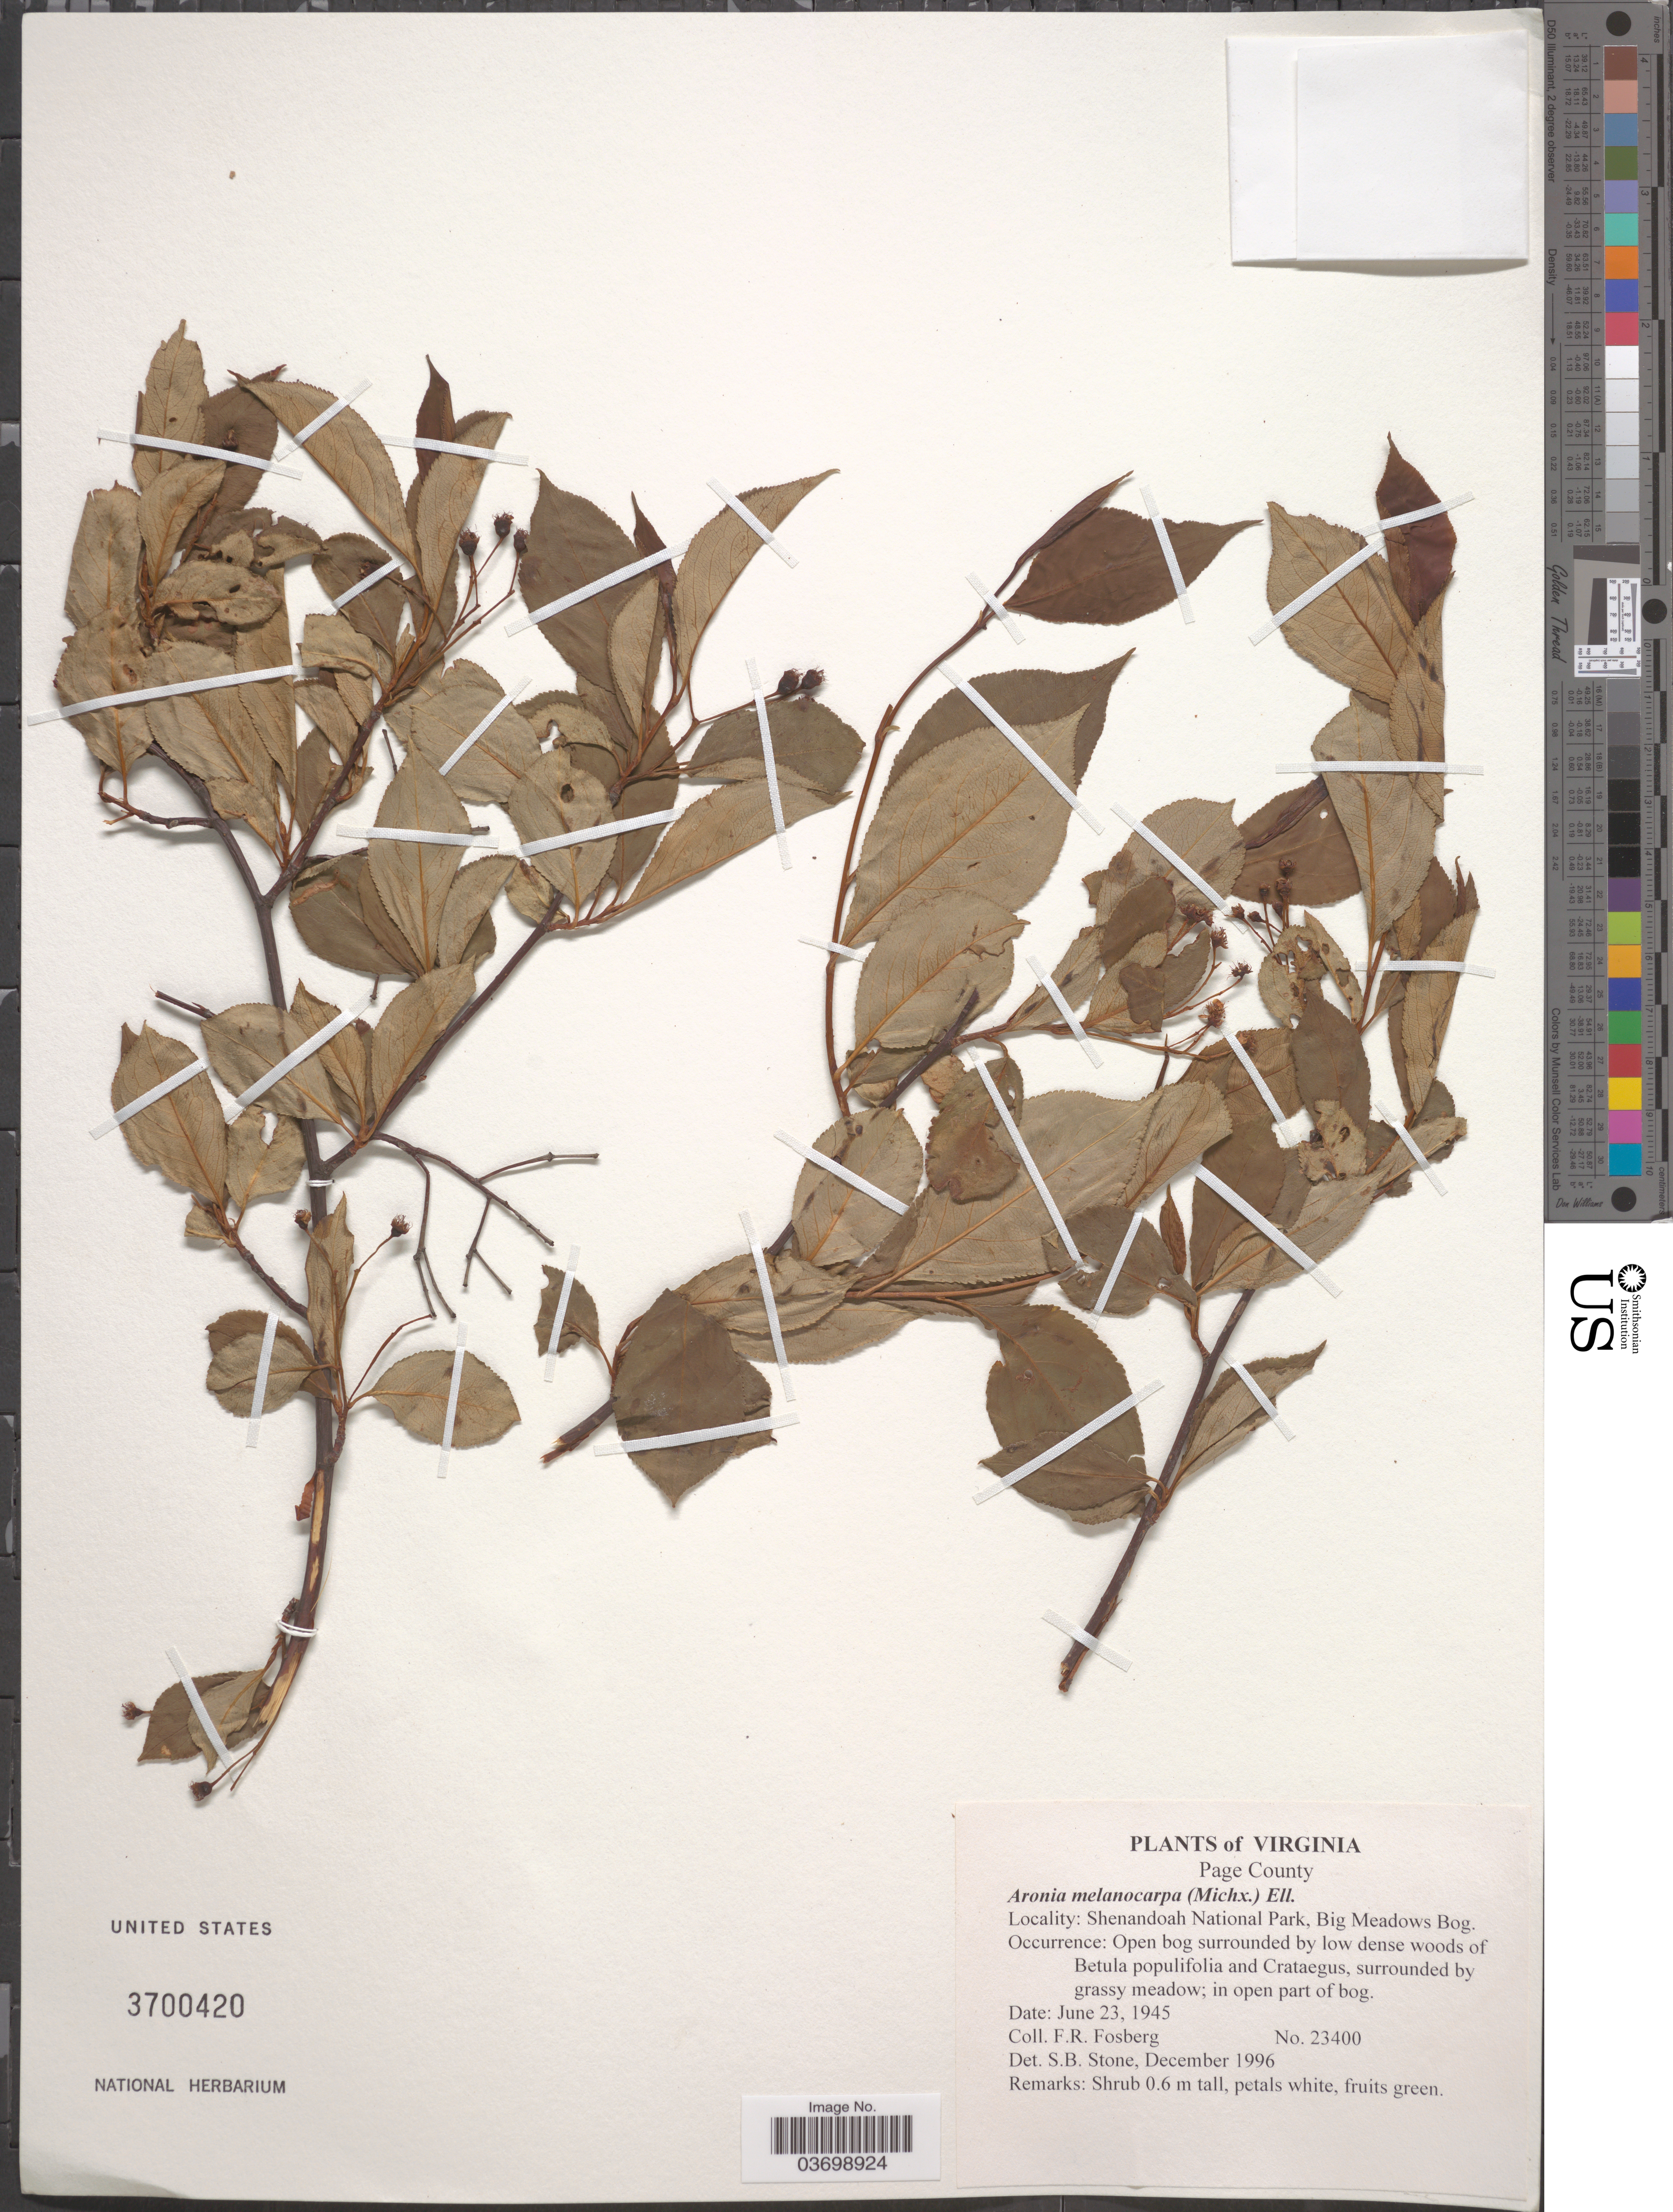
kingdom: Plantae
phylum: Tracheophyta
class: Magnoliopsida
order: Rosales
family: Rosaceae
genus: Aronia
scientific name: Aronia melanocarpa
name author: (Michx.) Elliott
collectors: F. R. Fosberg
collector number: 23400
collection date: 1945-06-23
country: United States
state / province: Virginia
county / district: Page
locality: Shenandoah National Park, Big Meadows Bog.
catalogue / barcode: US 3700420